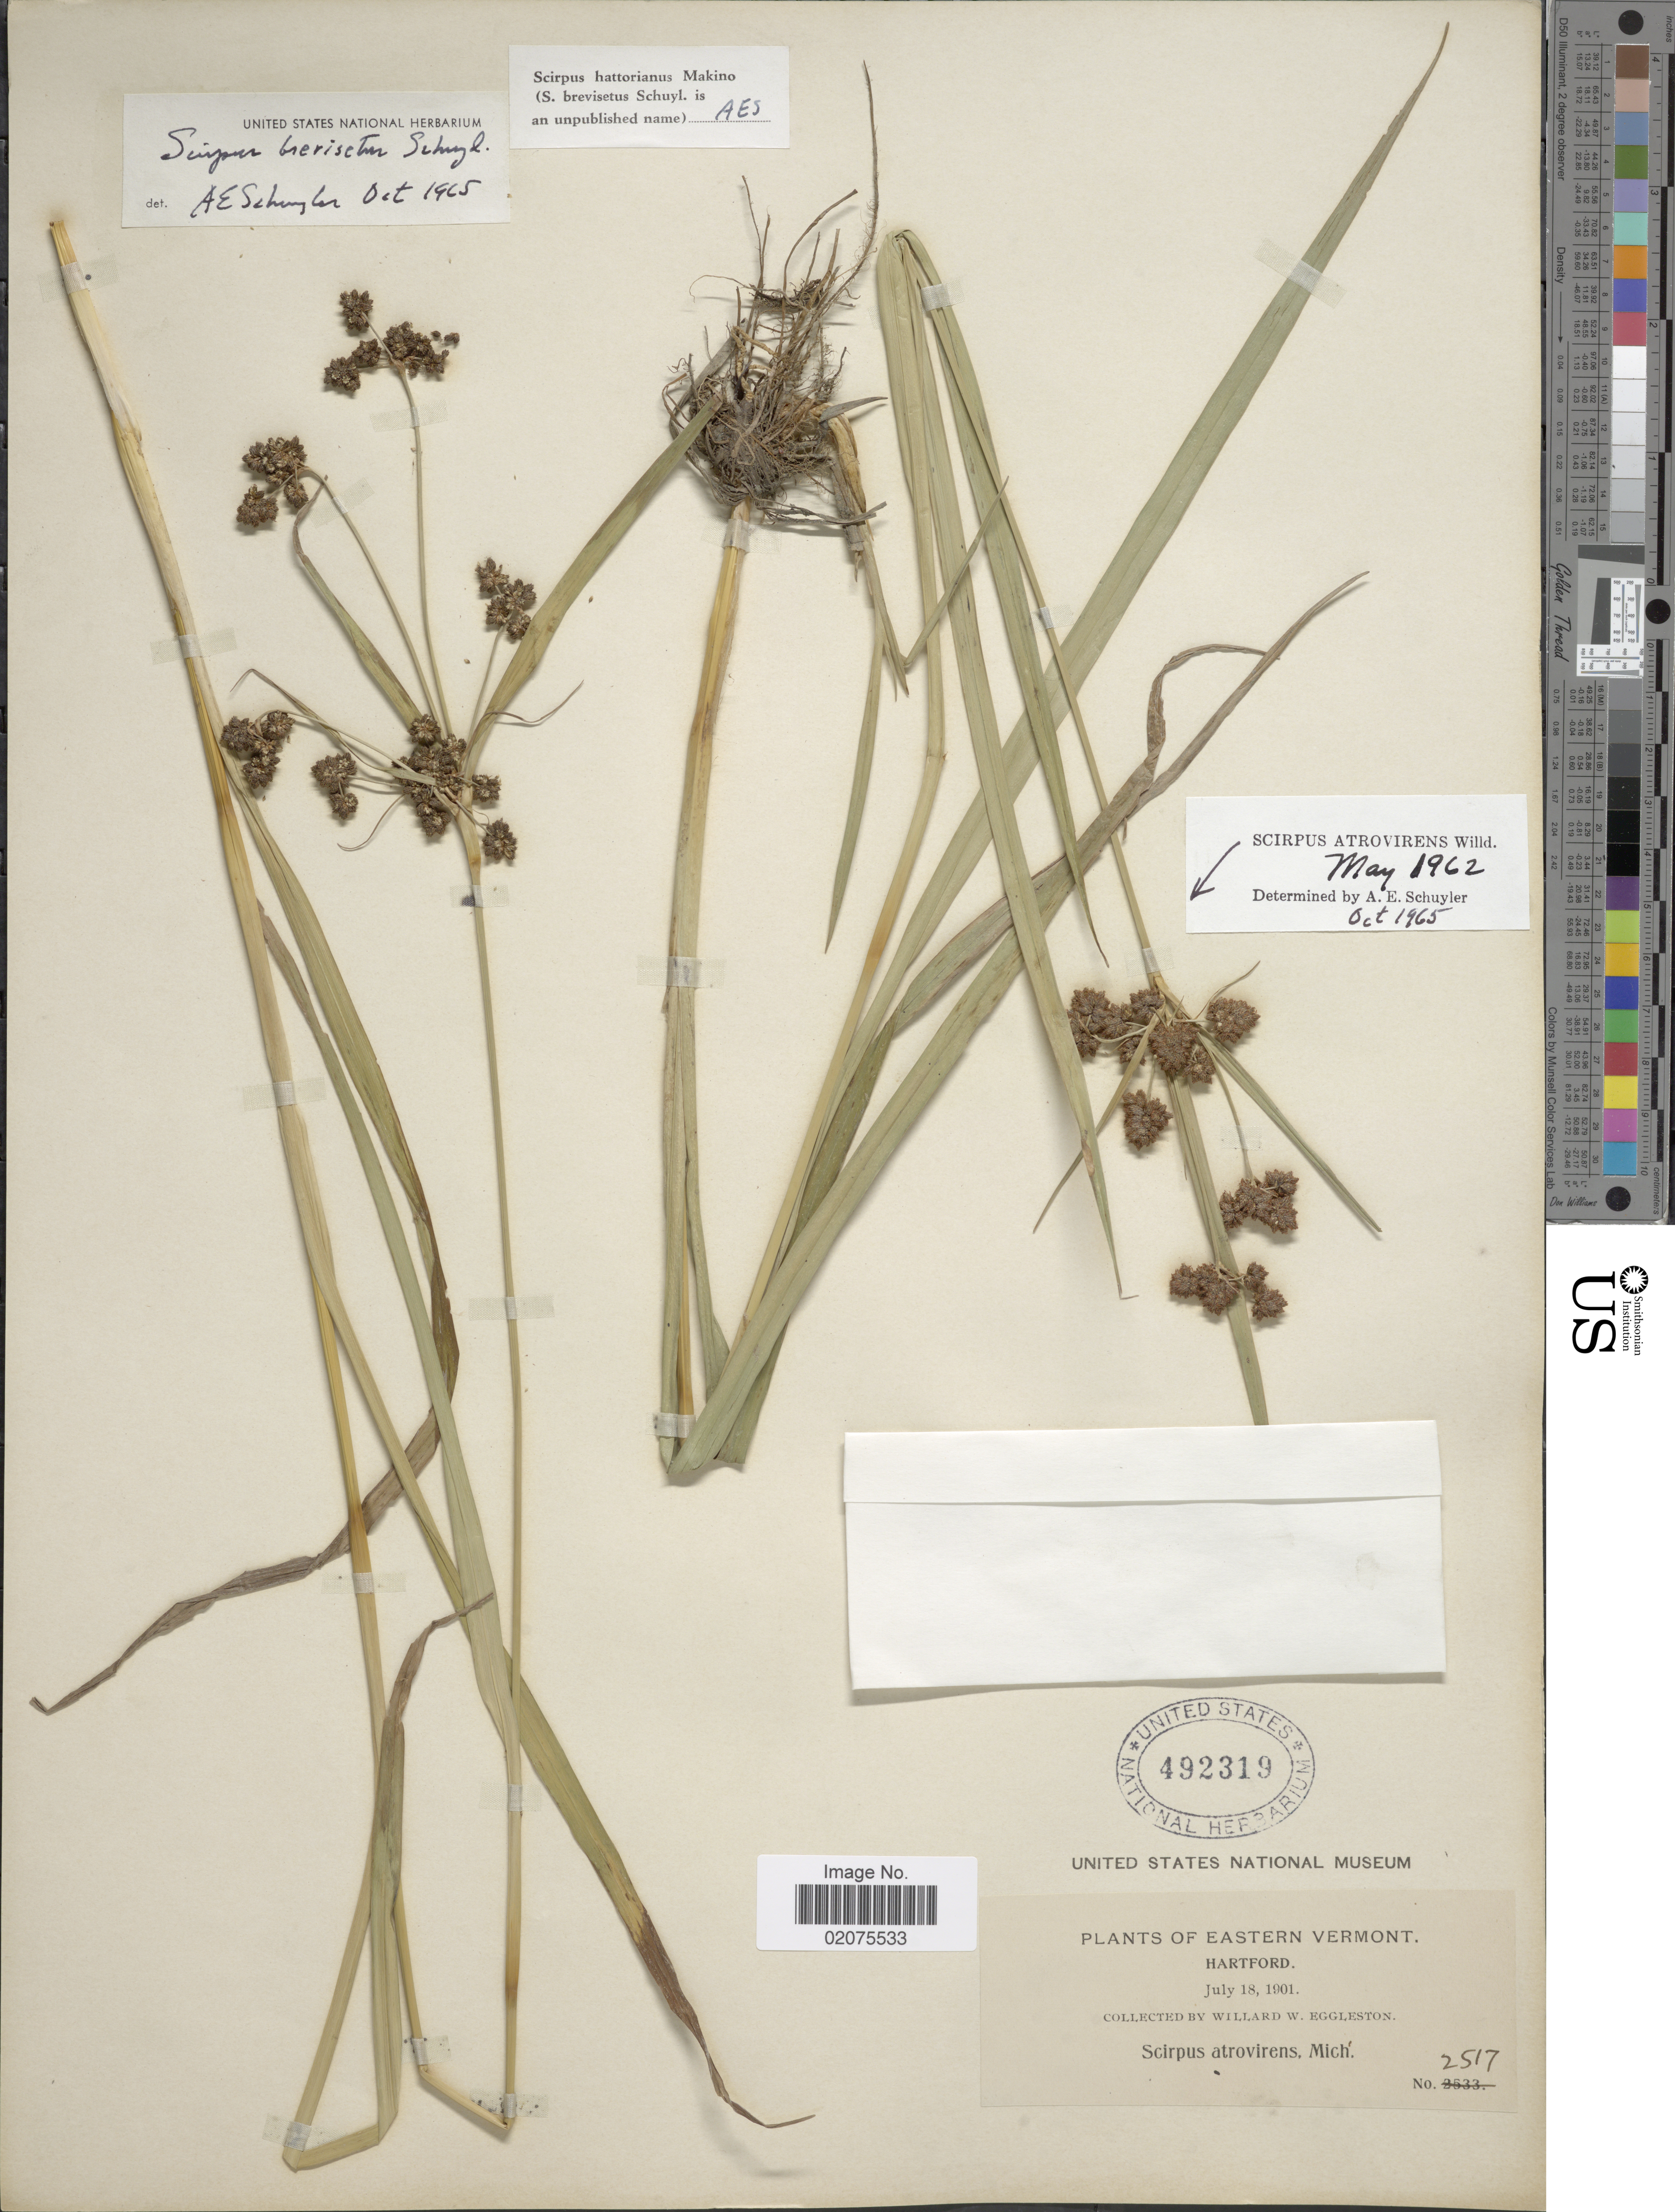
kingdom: Plantae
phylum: Tracheophyta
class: Liliopsida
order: Poales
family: Cyperaceae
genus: Scirpus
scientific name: Scirpus hattorianus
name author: Makino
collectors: W. W. Eggleston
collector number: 2517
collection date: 1901-07-18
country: United States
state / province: Vermont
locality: Eastern Vermont. Hartford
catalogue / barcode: US 492319